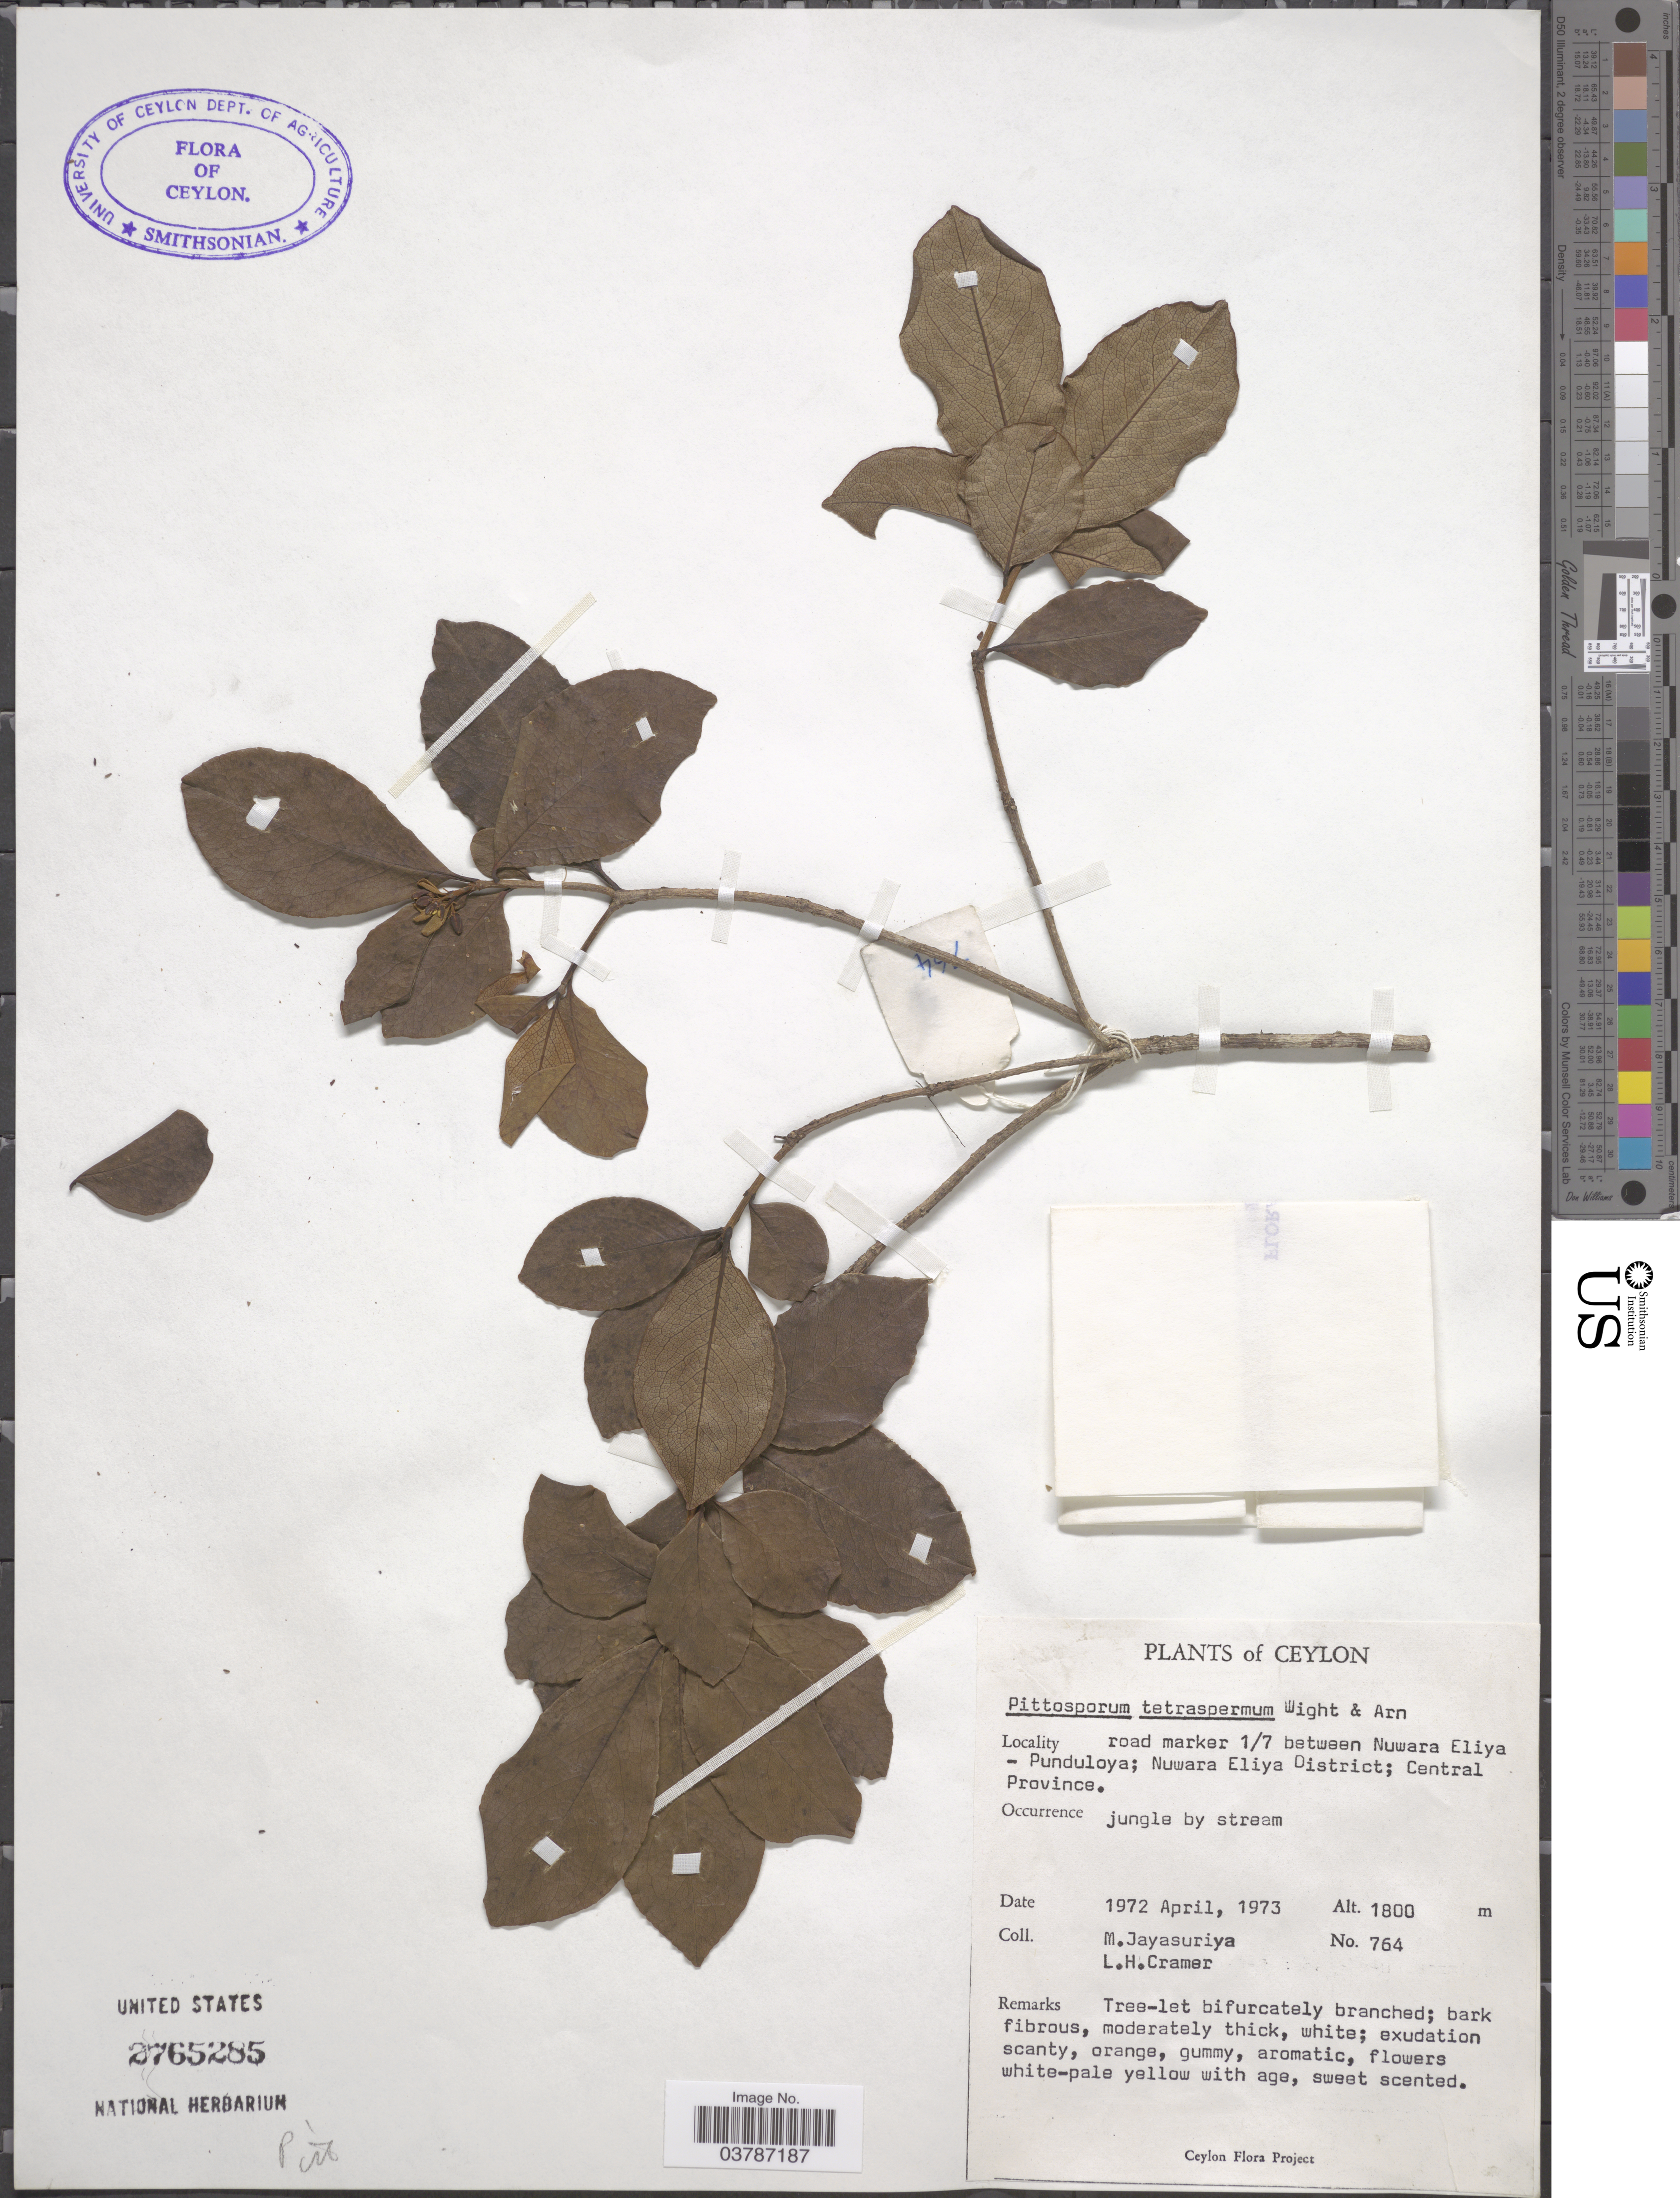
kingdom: Plantae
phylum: Tracheophyta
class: Magnoliopsida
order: Apiales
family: Pittosporaceae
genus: Pittosporum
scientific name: Pittosporum tetraspermum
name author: Wight & Arn.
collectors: M. Jayasuriya & L. H. Cramer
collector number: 764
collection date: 1972-04/1973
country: Sri Lanka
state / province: Central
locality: Ceylon. Road marker 1/7 between Nuwara Eliya - Punduloya; Nuwara Eliya District.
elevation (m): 1800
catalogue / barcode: US 2765285